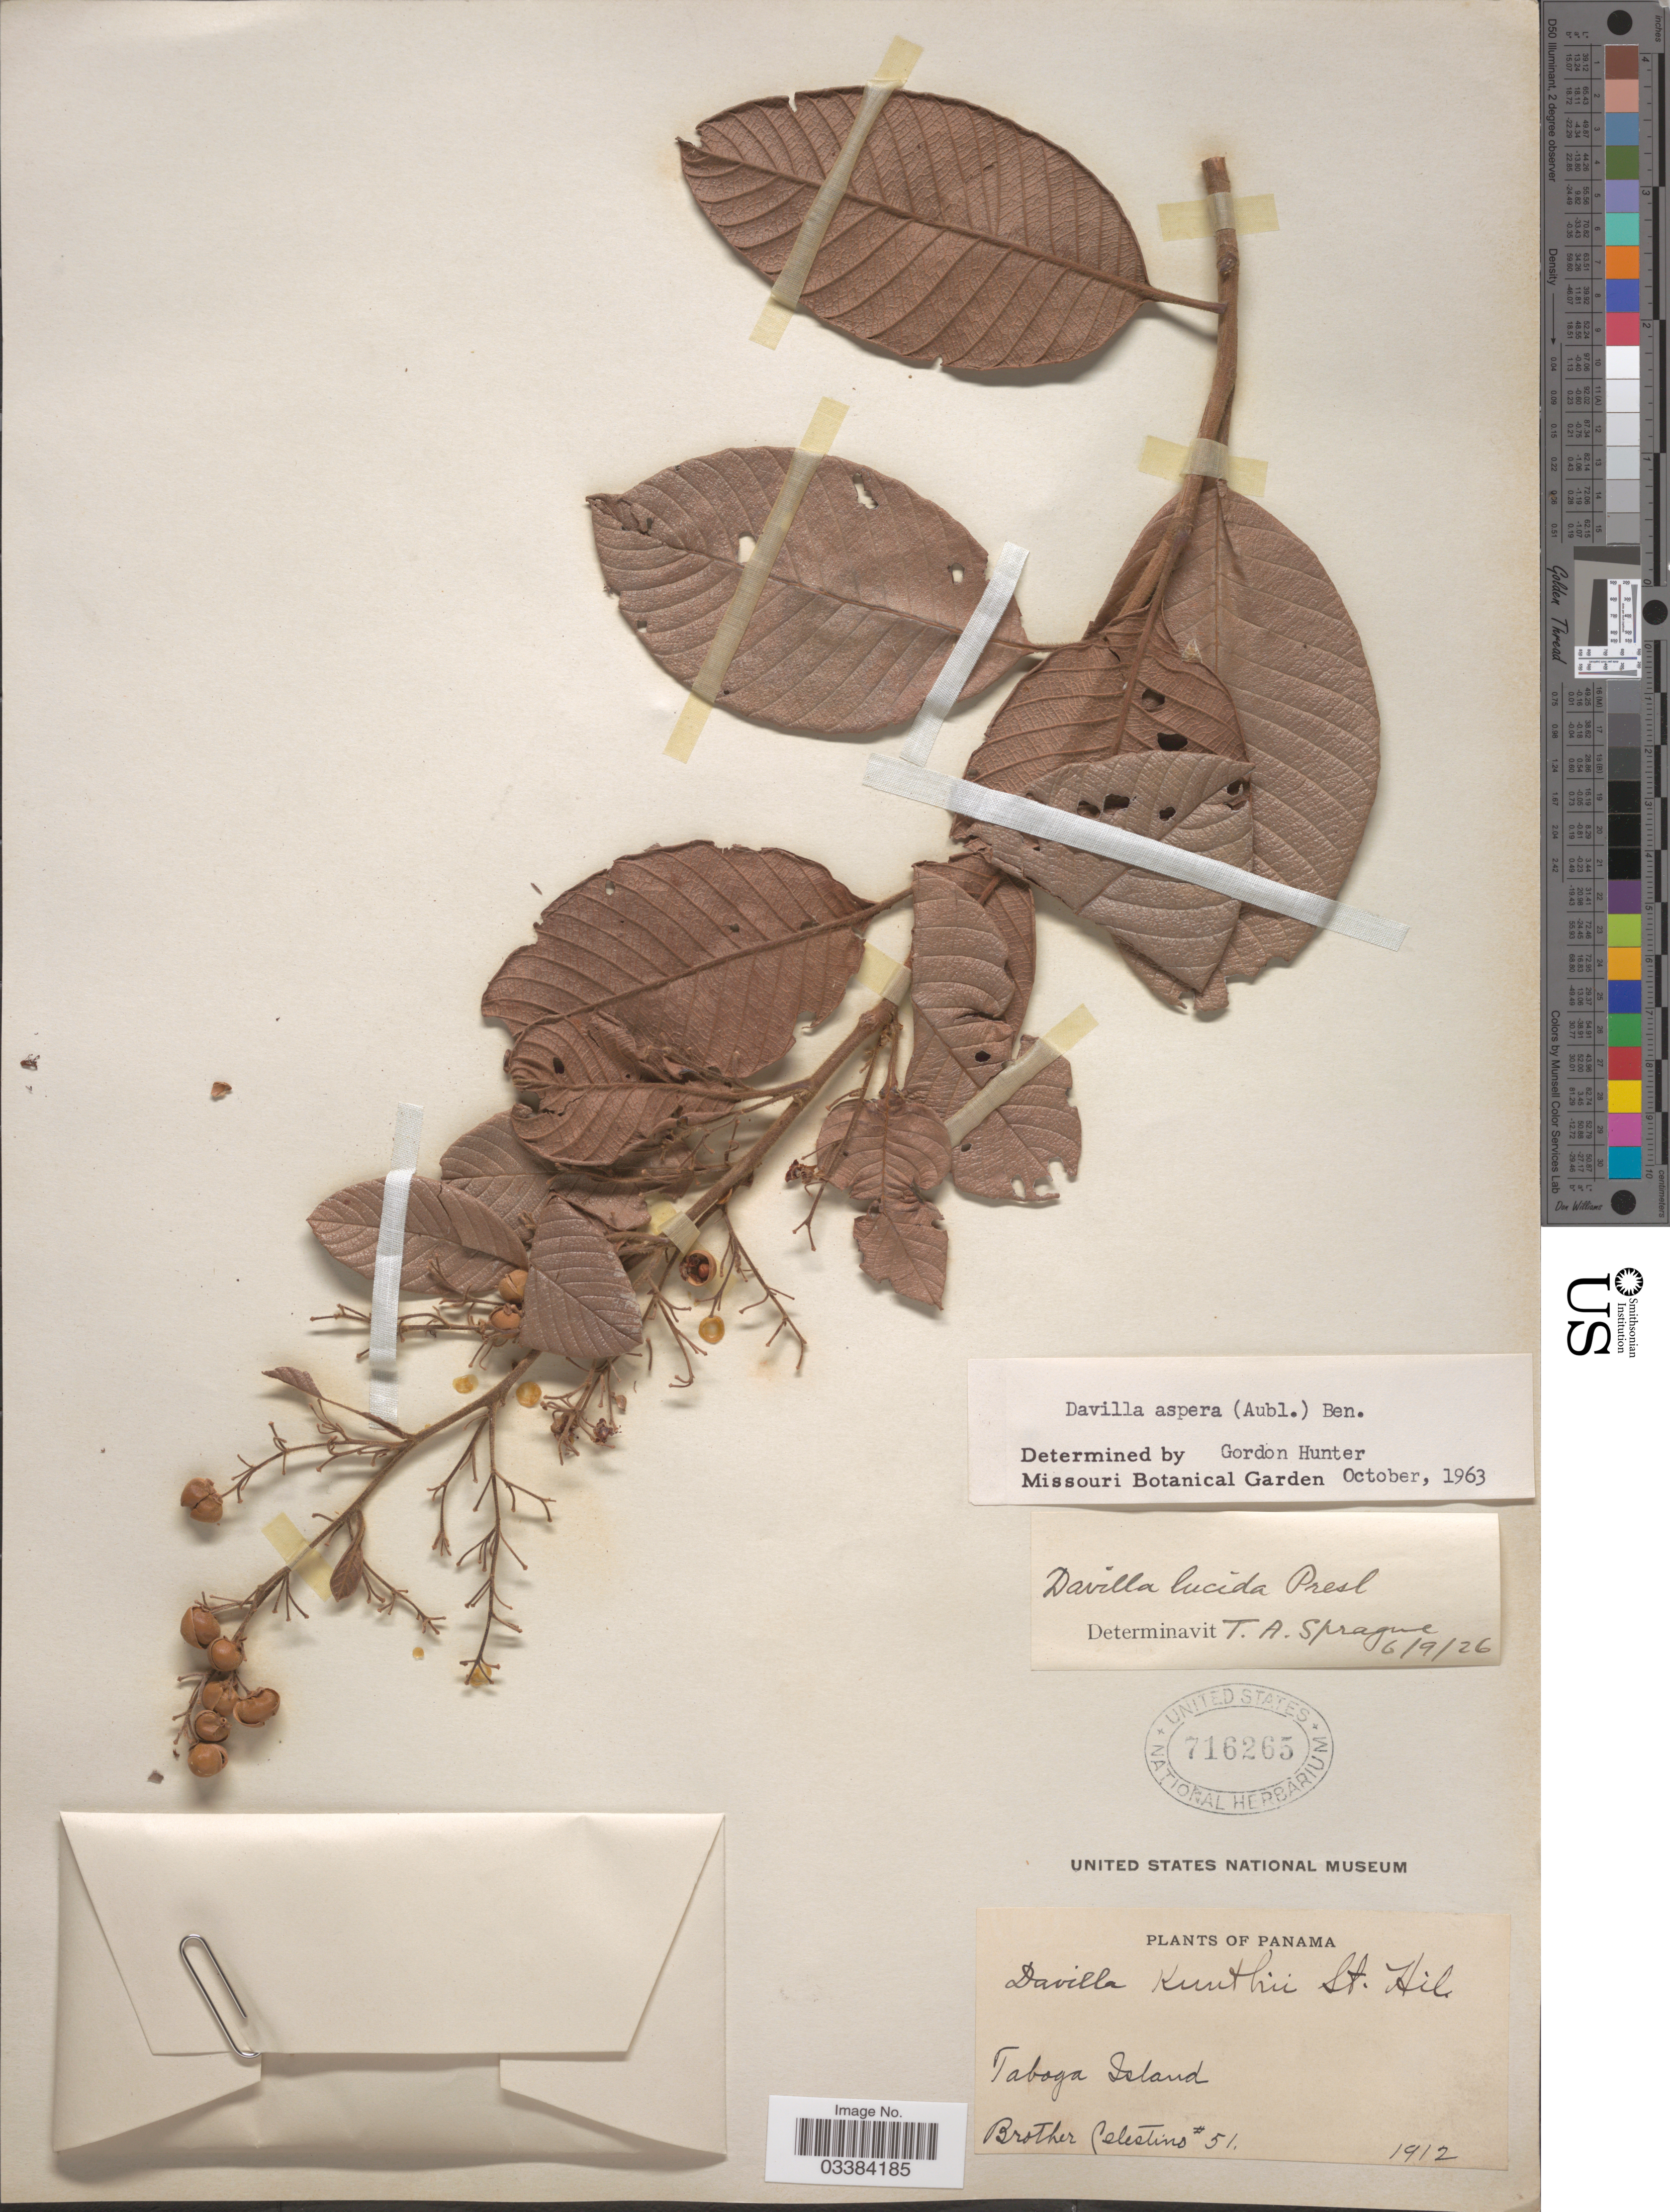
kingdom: Plantae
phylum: Tracheophyta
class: Magnoliopsida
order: Dilleniales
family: Dilleniaceae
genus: Davilla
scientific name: Davilla kunthii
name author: A. St.-Hil.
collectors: B. Celestino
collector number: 51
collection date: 1912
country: Panama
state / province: Panamá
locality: Taboga Island.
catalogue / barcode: US 716265